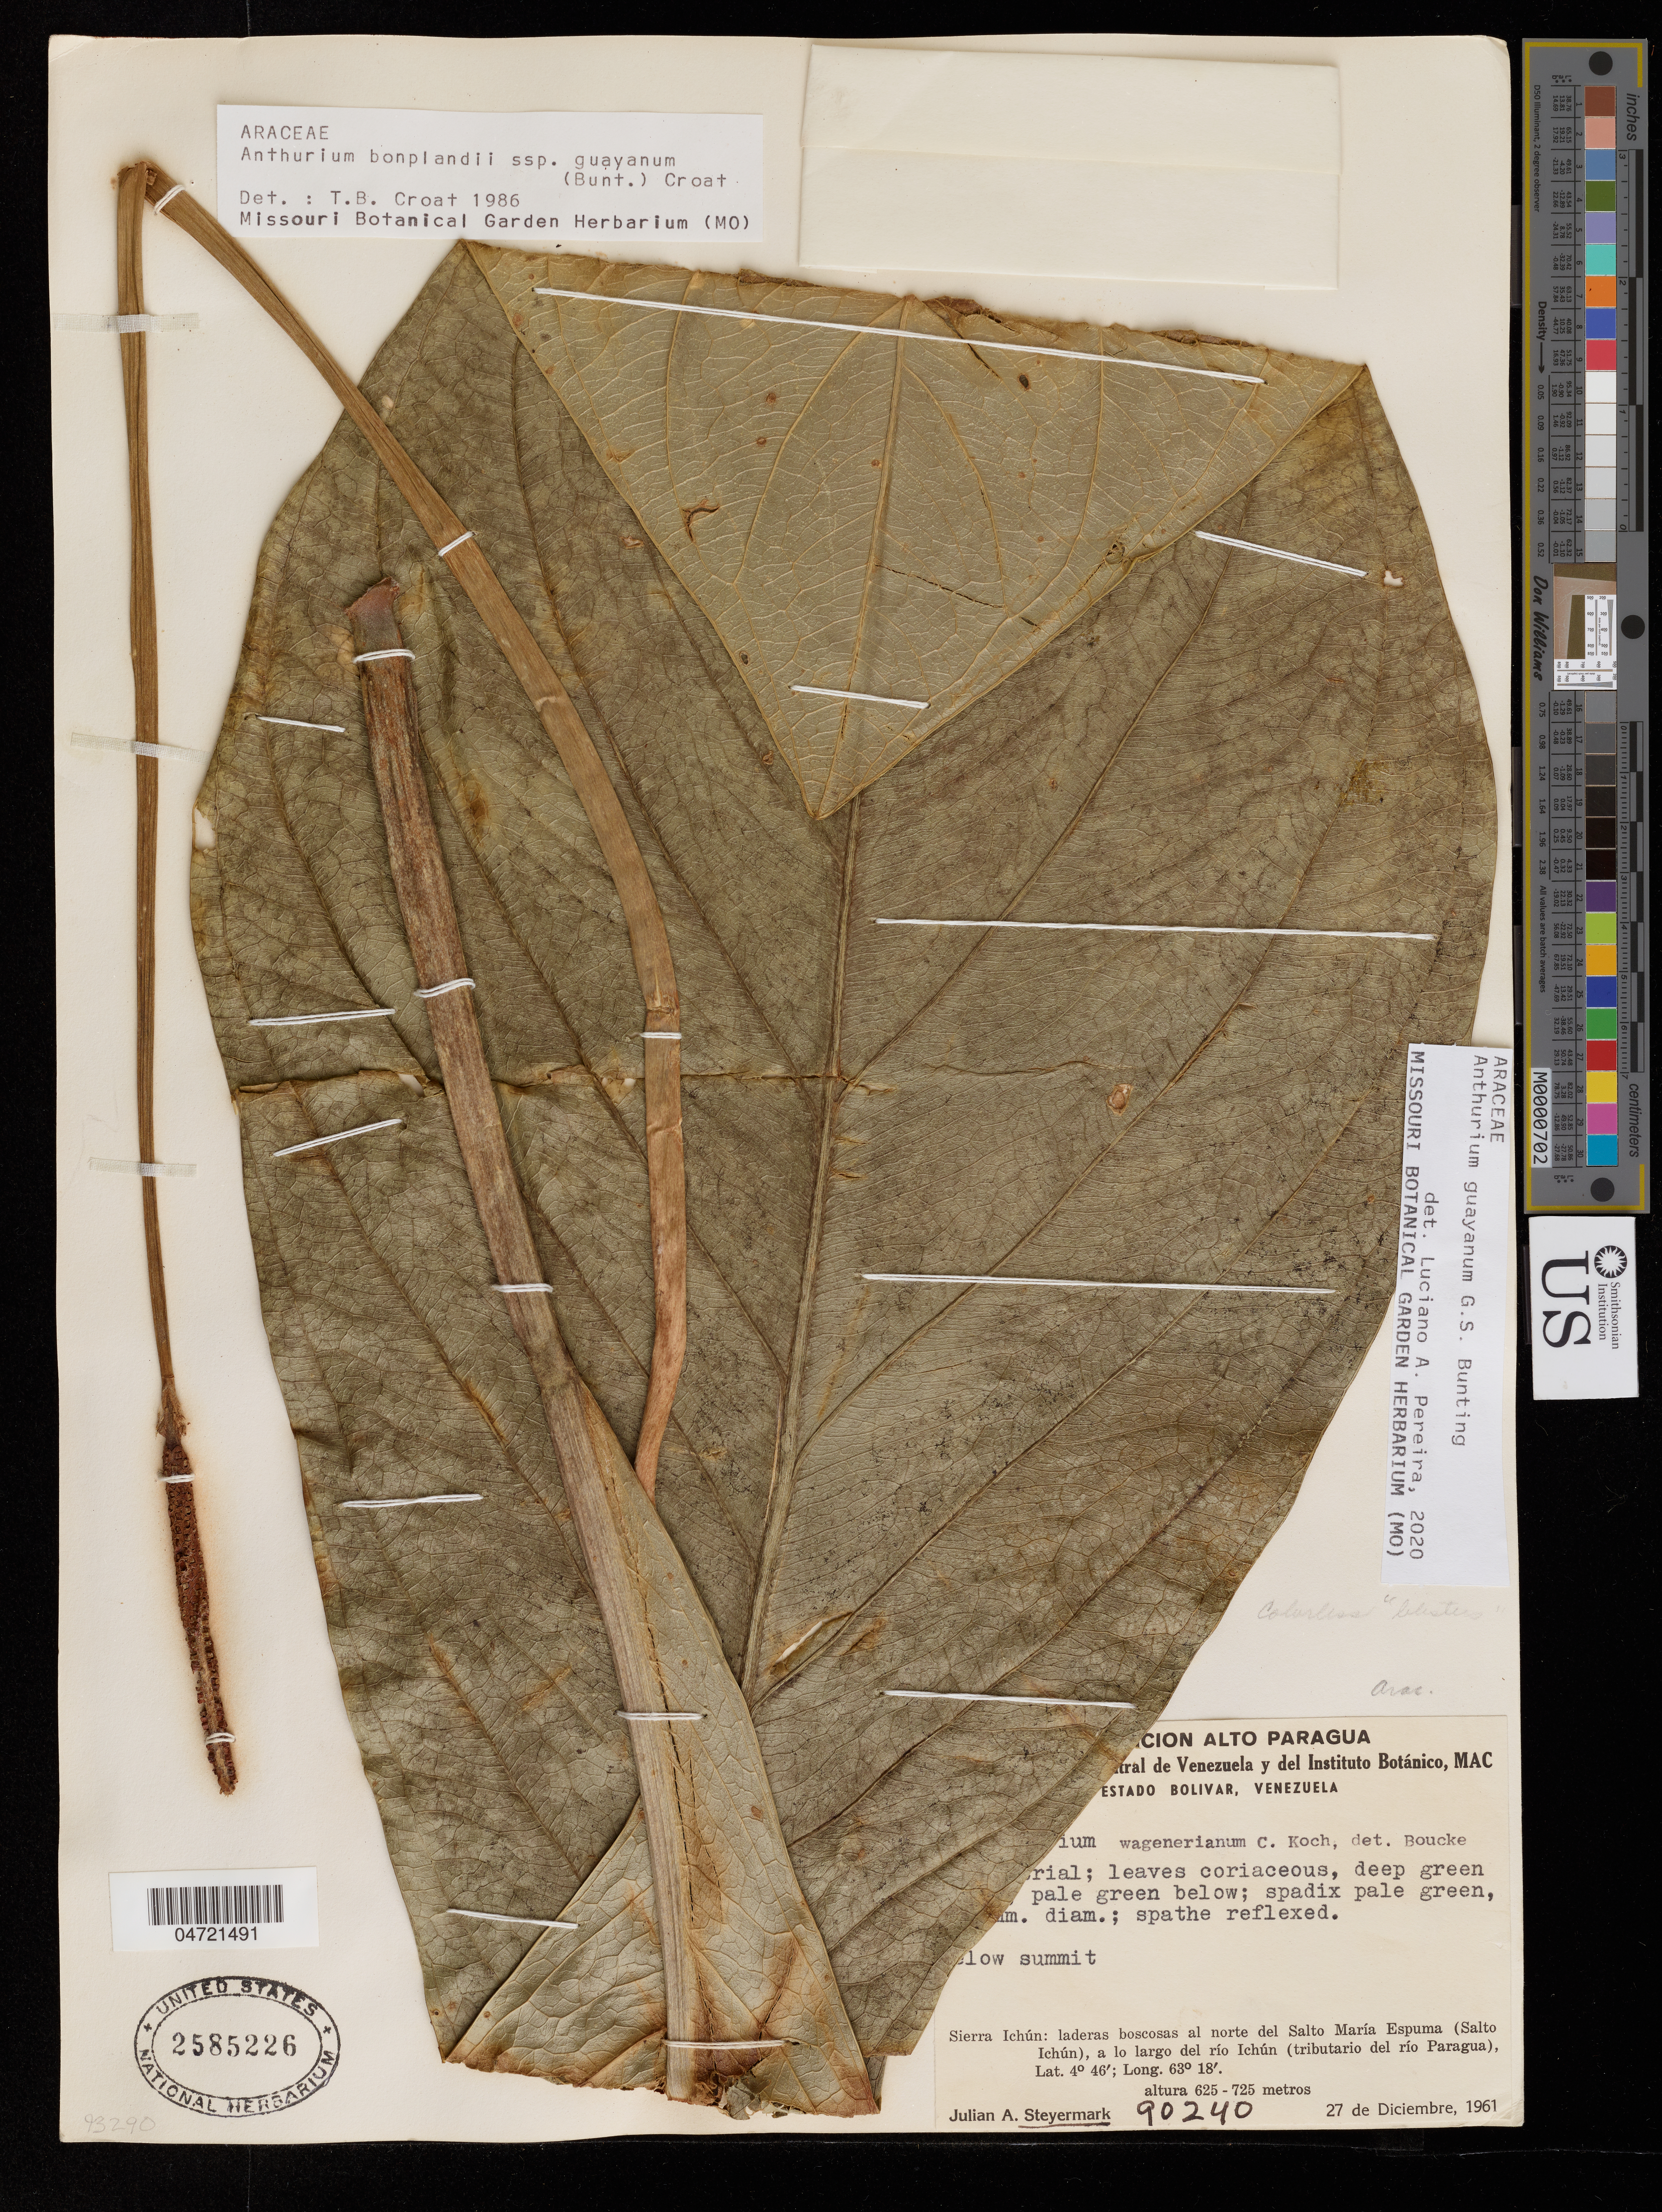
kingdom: Plantae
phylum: Tracheophyta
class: Liliopsida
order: Alismatales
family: Araceae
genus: Anthurium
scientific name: Anthurium guayanum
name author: G.S. Bunting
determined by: Pereira, Luciano Araujo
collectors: J. Steyermark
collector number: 90240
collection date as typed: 27-Dec-61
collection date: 1961-12-27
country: Venezuela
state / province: Bolívar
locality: Sierra Ichún, N del Salto María Espuma (Salto Ichún) del Río Ichún (tributary of río Paragua)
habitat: Laderas boscosas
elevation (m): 625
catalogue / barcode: US 2585226